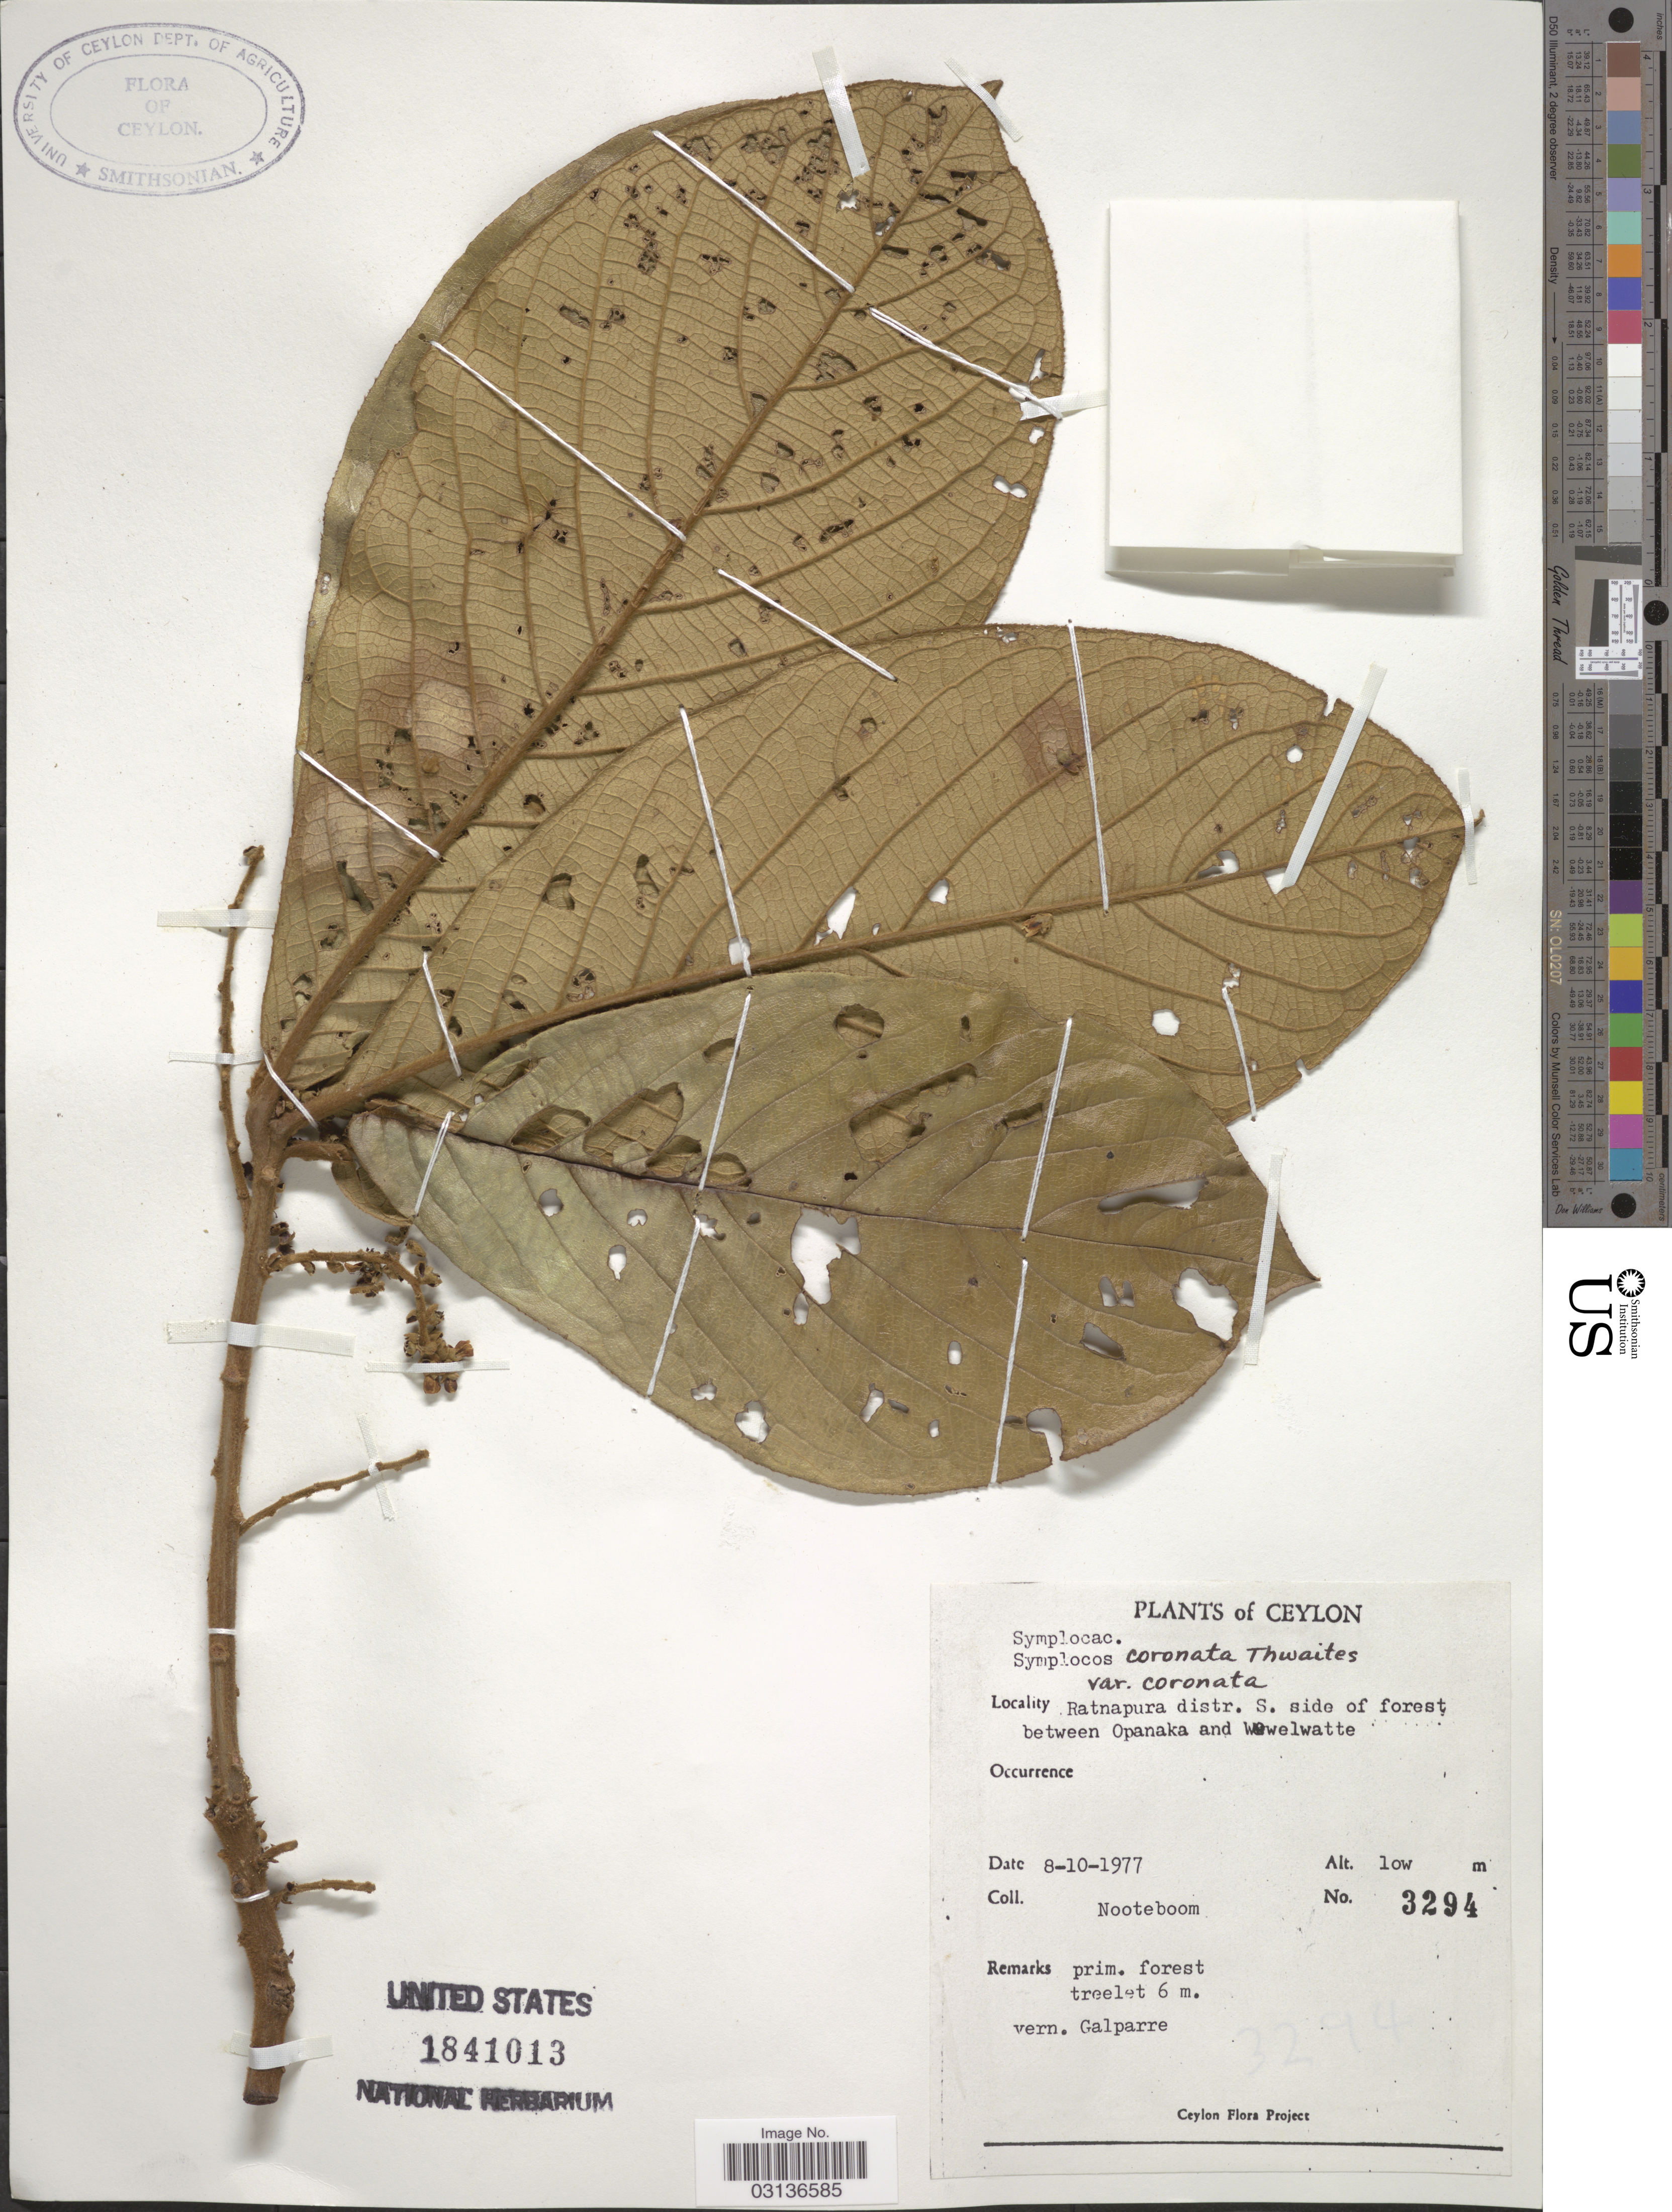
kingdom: Plantae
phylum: Tracheophyta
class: Magnoliopsida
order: Ericales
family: Symplocaceae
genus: Symplocos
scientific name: Symplocos coronata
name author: Thwaites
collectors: Nooteboom, --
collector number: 3294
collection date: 1977-10-08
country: Sri Lanka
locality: Ceylon. Ratnapura distr. S. side of forest between Opanaka and Wewelwatte [interpreted].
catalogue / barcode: US 1841013